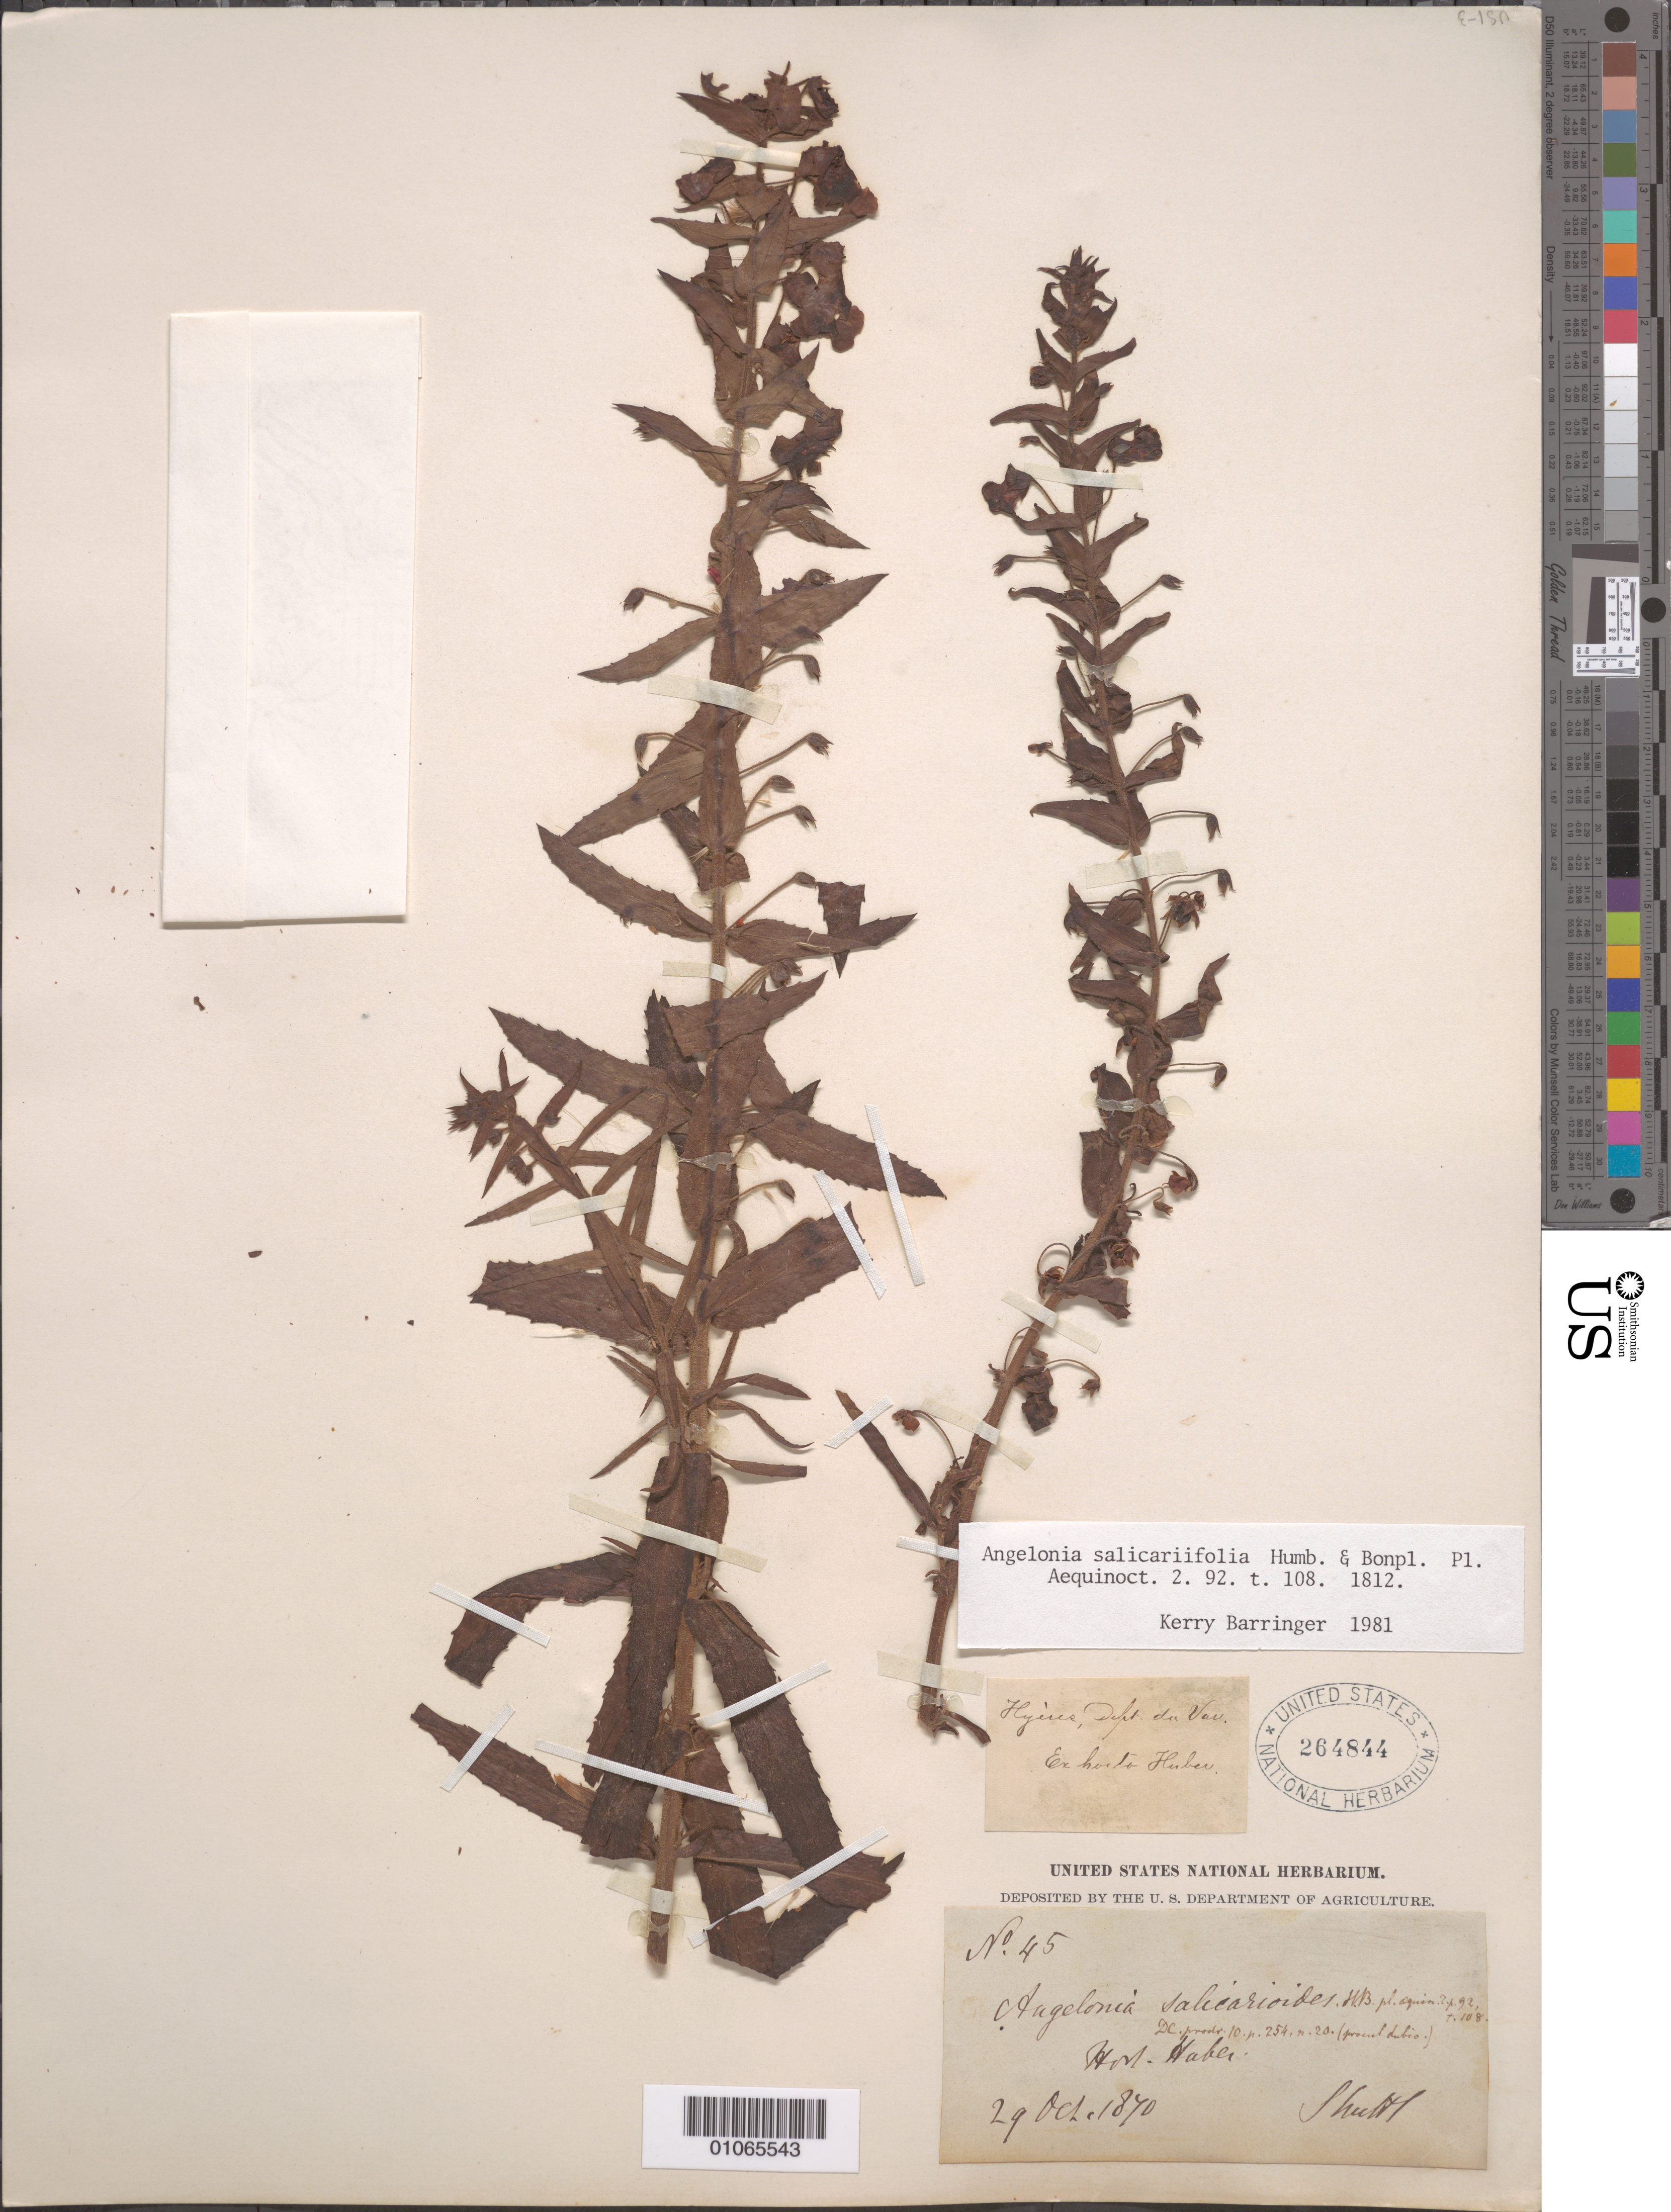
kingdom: Plantae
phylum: Tracheophyta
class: Magnoliopsida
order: Lamiales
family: Plantaginaceae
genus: Angelonia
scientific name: Angelonia salicariifolia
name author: Bonpl.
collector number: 45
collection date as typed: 29 Oct 1840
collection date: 1840-10-29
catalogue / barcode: US 264844